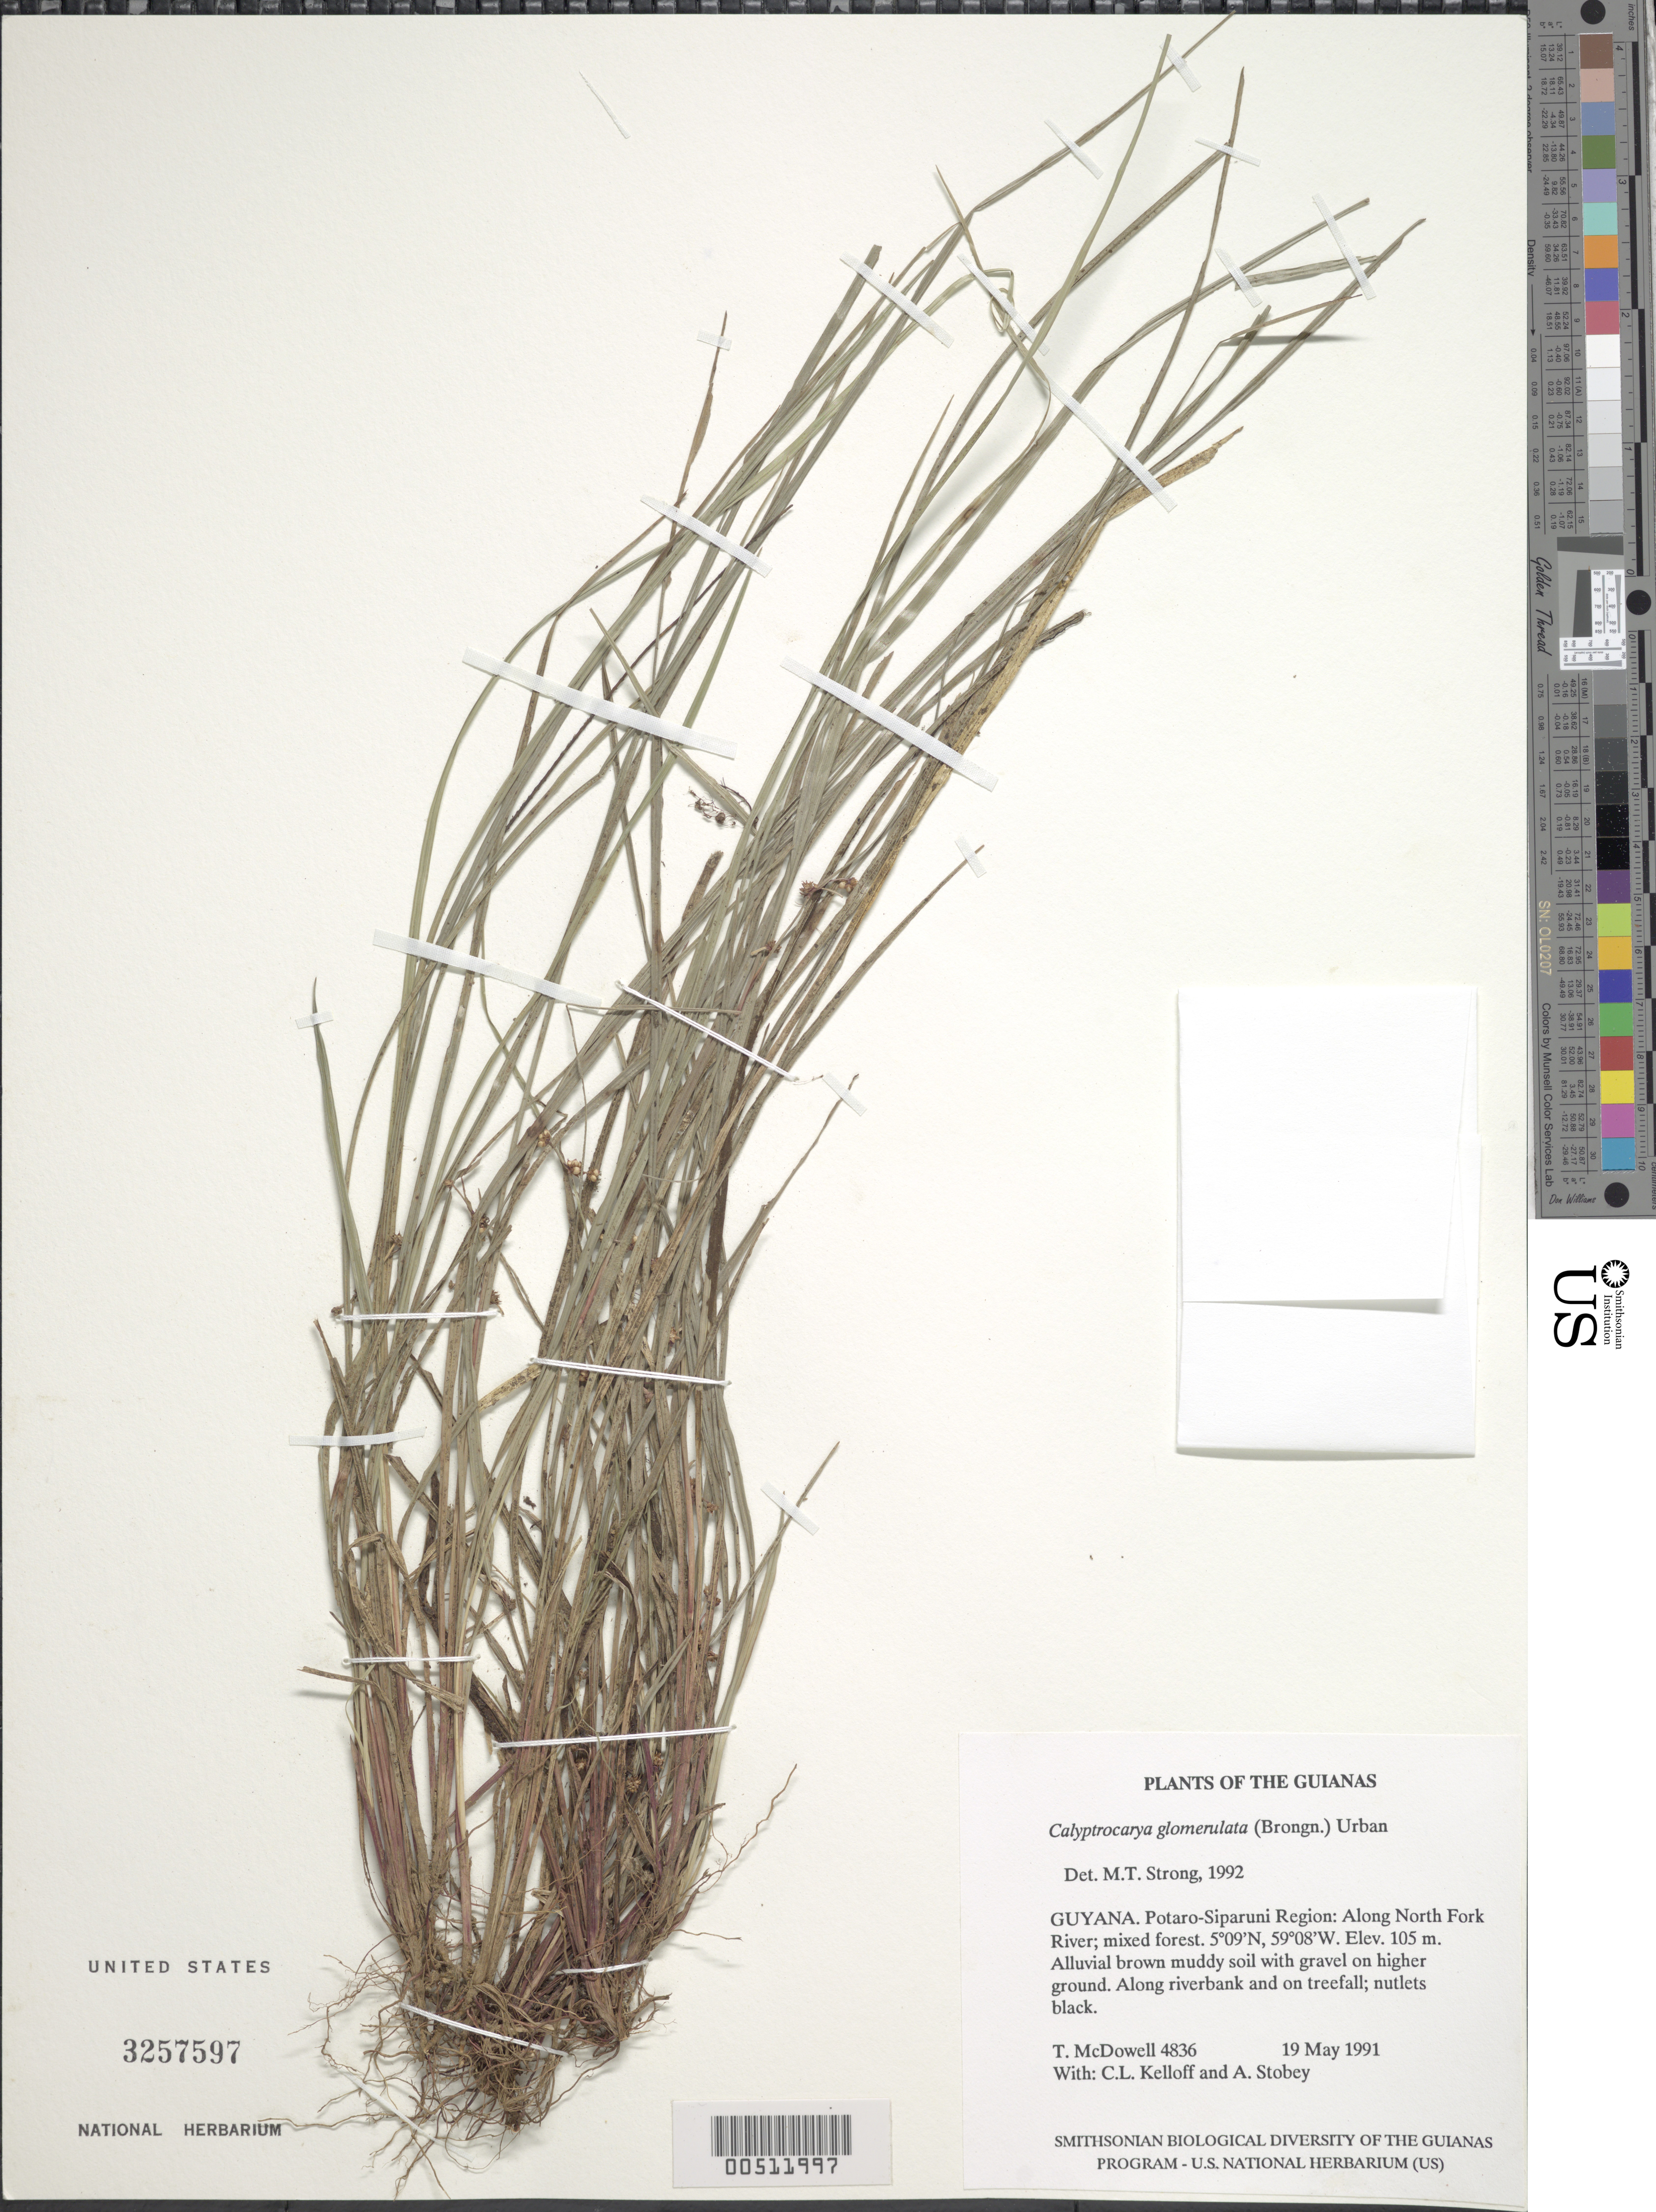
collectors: T. McDowell & D. Gopaul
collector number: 2837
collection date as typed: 24 May 1990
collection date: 1990-05-24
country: Guyana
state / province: Cuyuni-Mazaruni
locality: Utshi River and Falls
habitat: Along river and surrounding woods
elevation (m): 900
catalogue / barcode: US 3257597